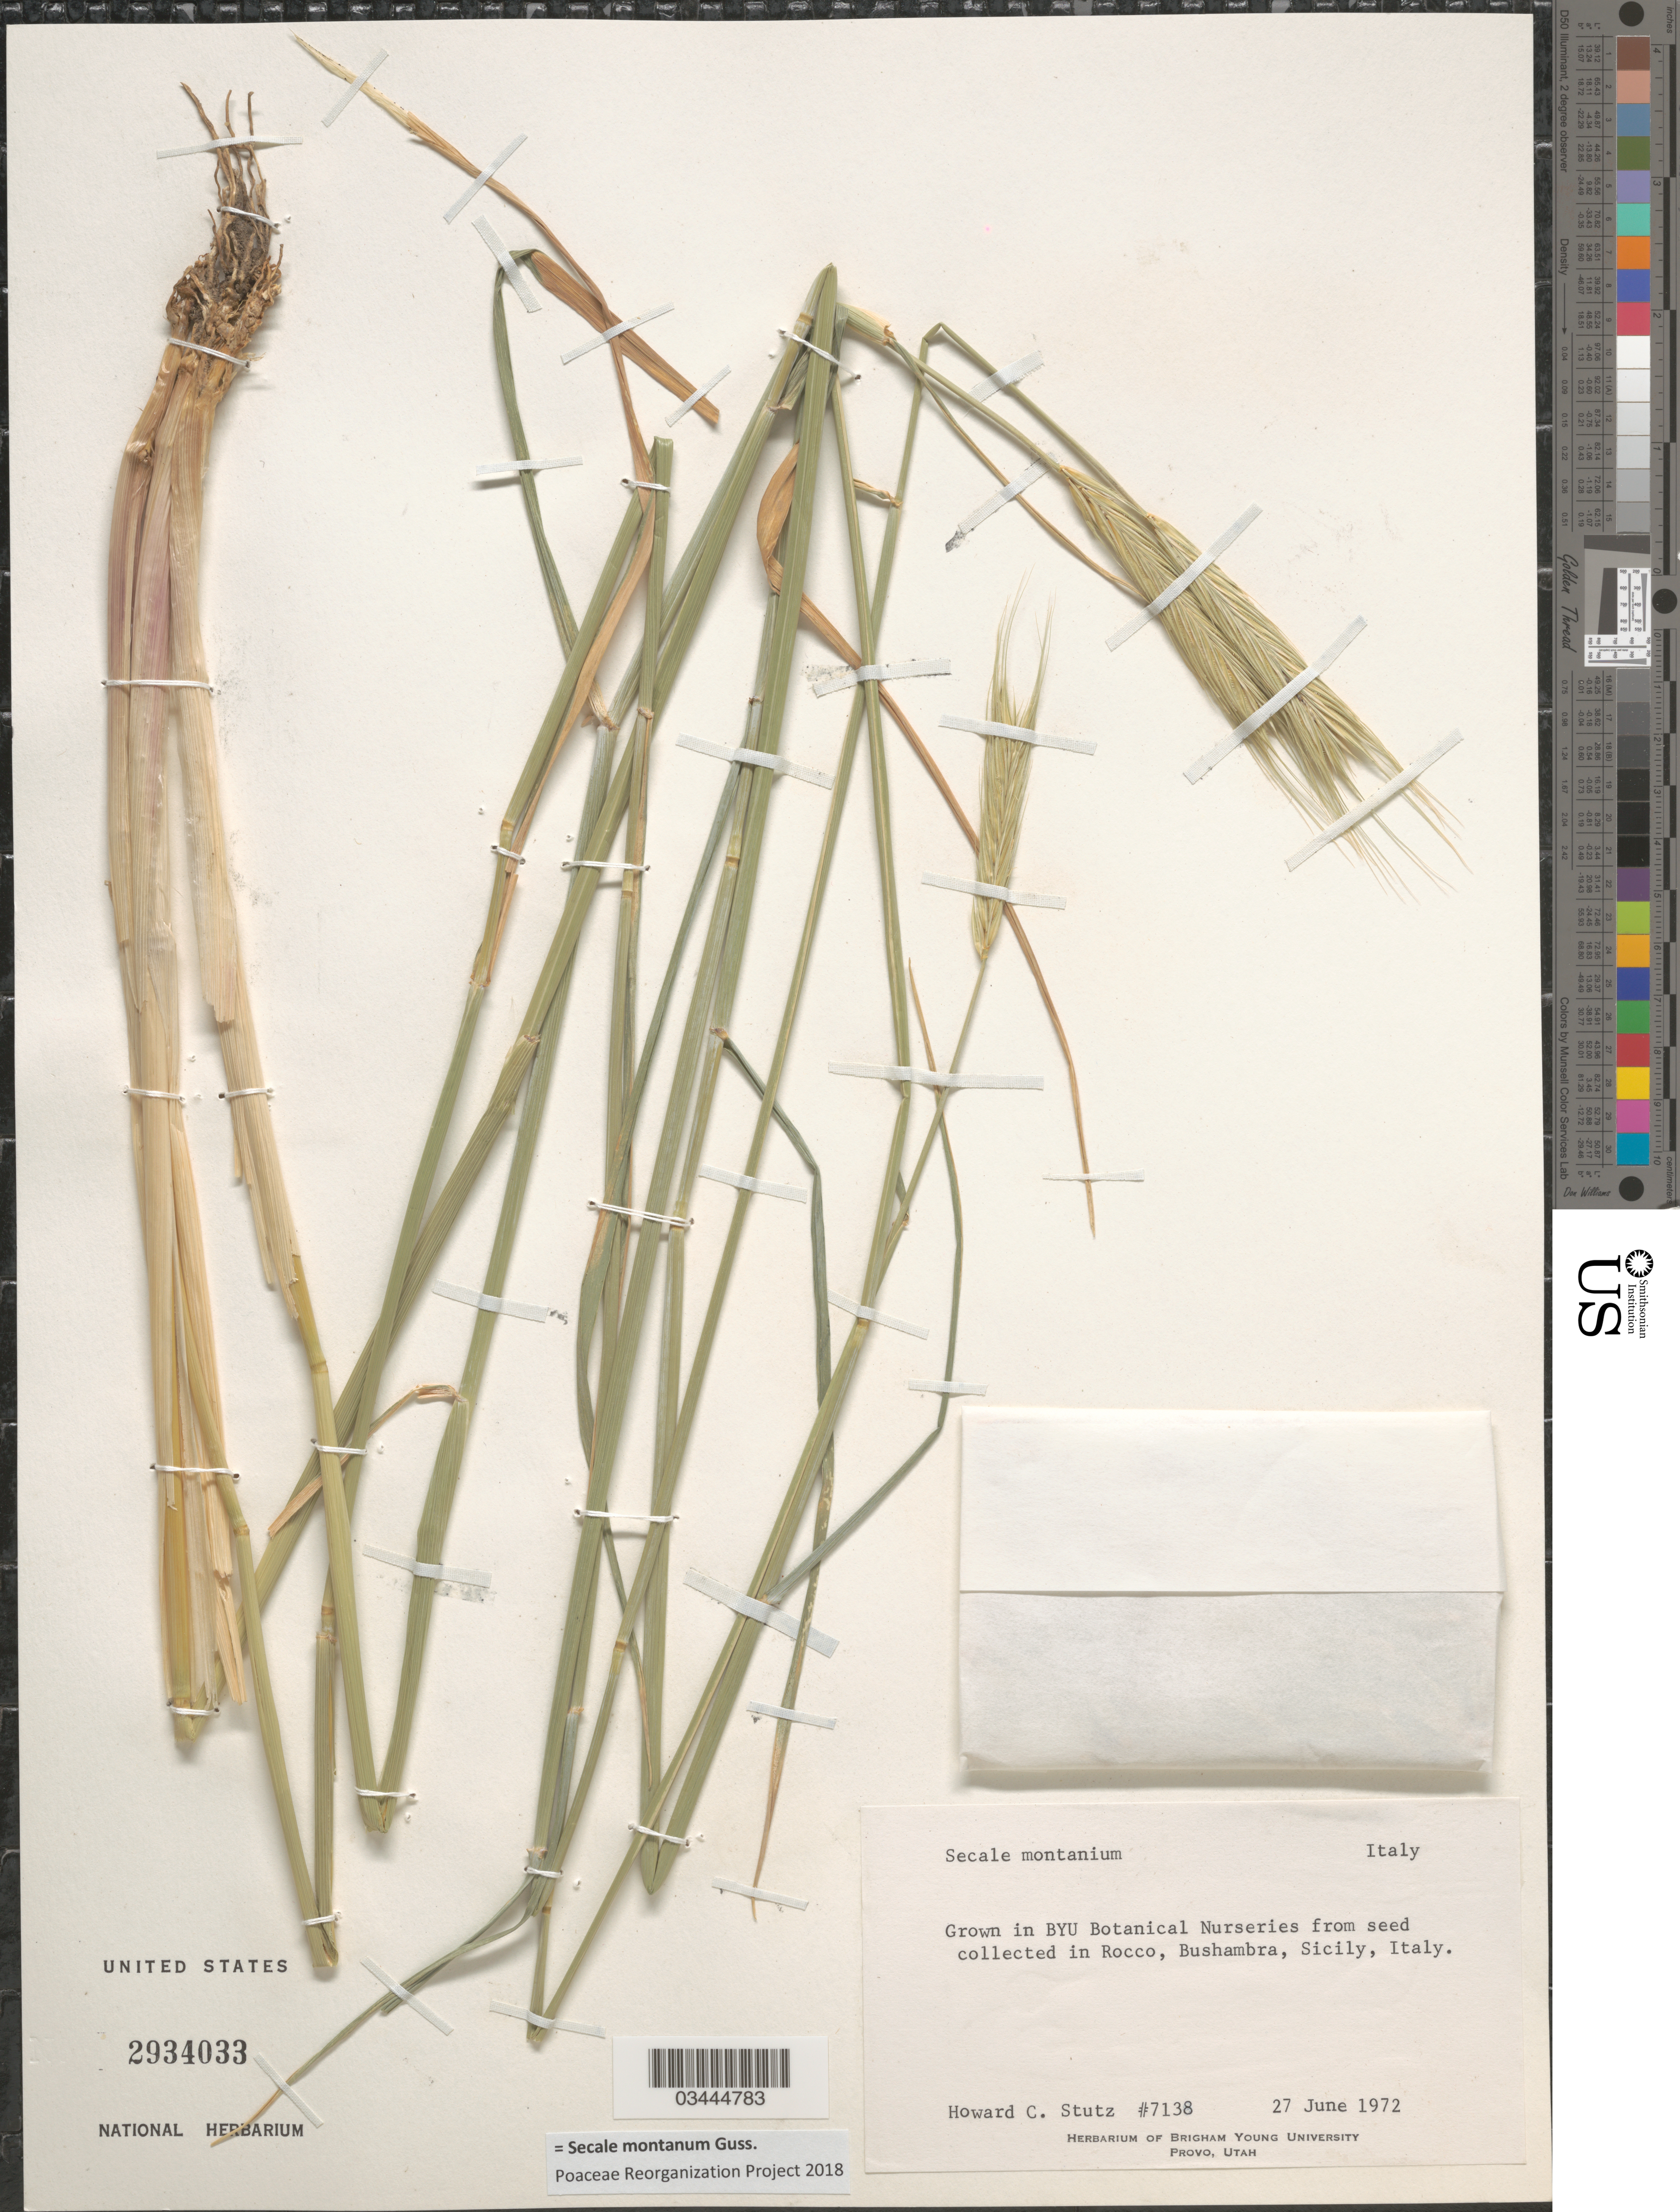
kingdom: Plantae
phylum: Tracheophyta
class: Liliopsida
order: Poales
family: Poaceae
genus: Secale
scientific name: Secale montanum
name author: Gussone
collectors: H. Stutz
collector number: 7138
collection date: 1972-06-27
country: United States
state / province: Utah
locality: In BYU Botanical Nurseries.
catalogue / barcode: US 2934033